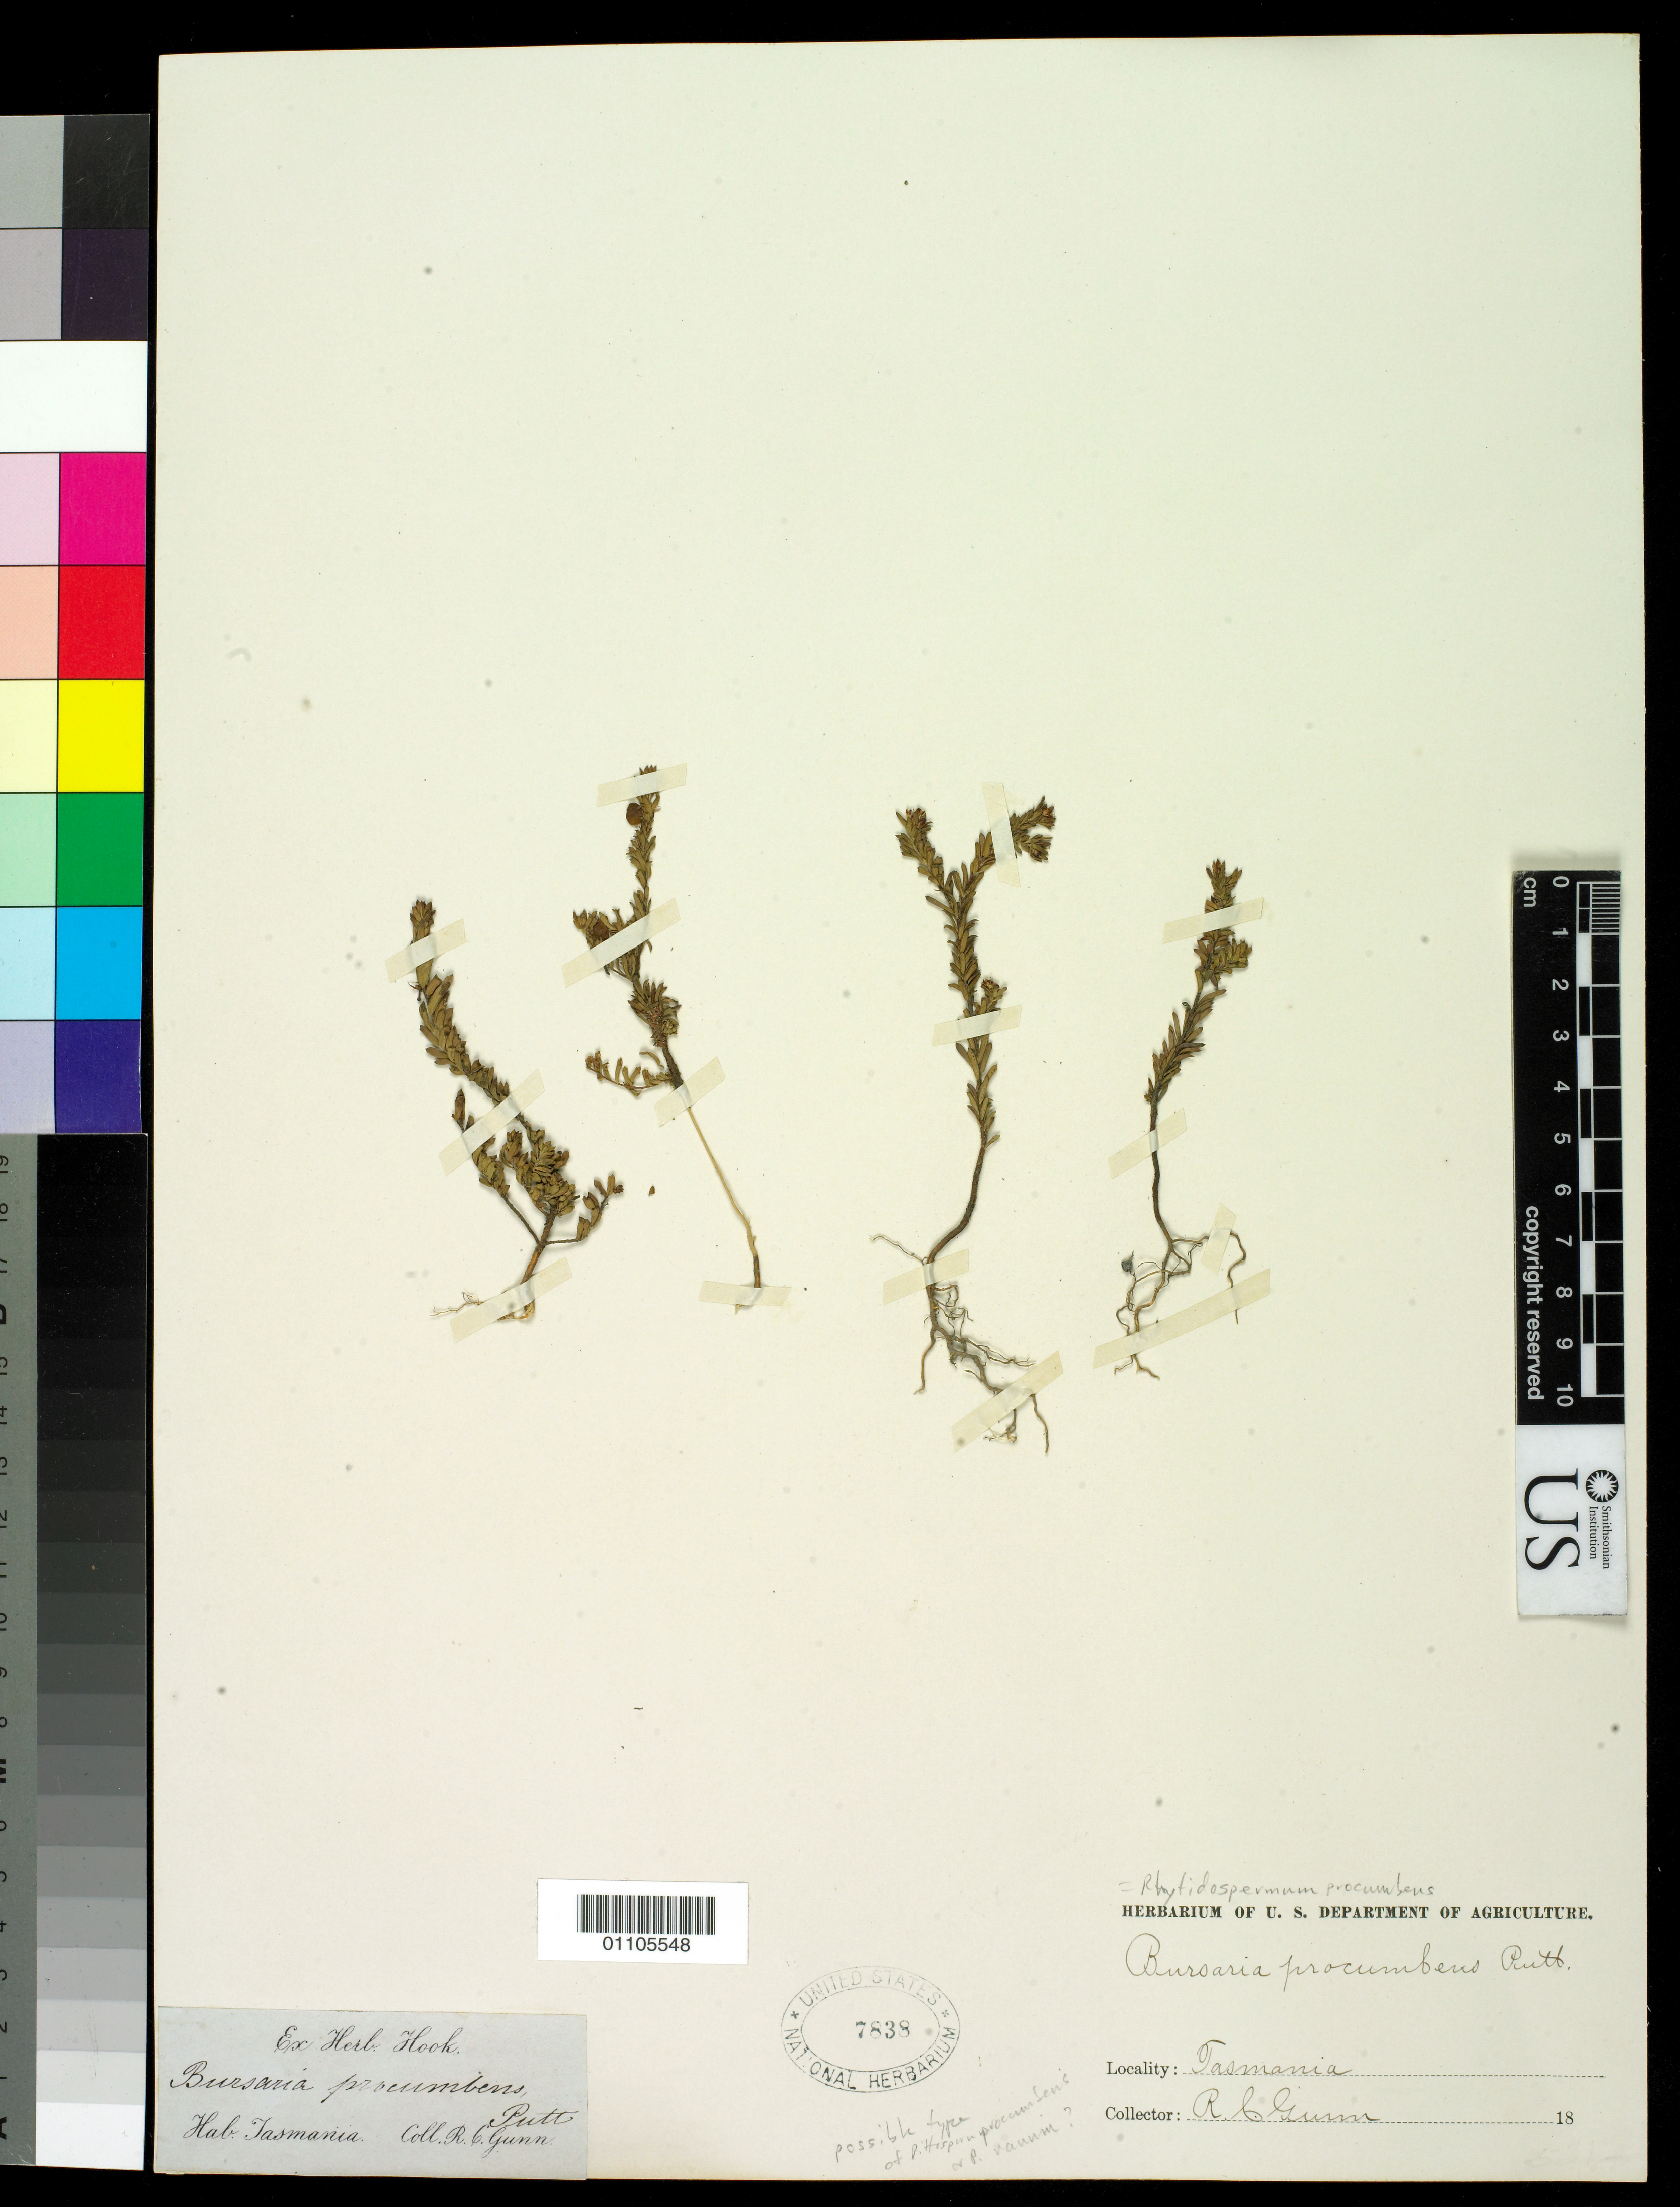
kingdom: Plantae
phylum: Tracheophyta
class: Magnoliopsida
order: Apiales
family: Pittosporaceae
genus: Pittosporum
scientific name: Pittosporum procumbens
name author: Hook.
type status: Possible Type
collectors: R. Gunn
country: Australia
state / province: Tasmania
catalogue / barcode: US 7838